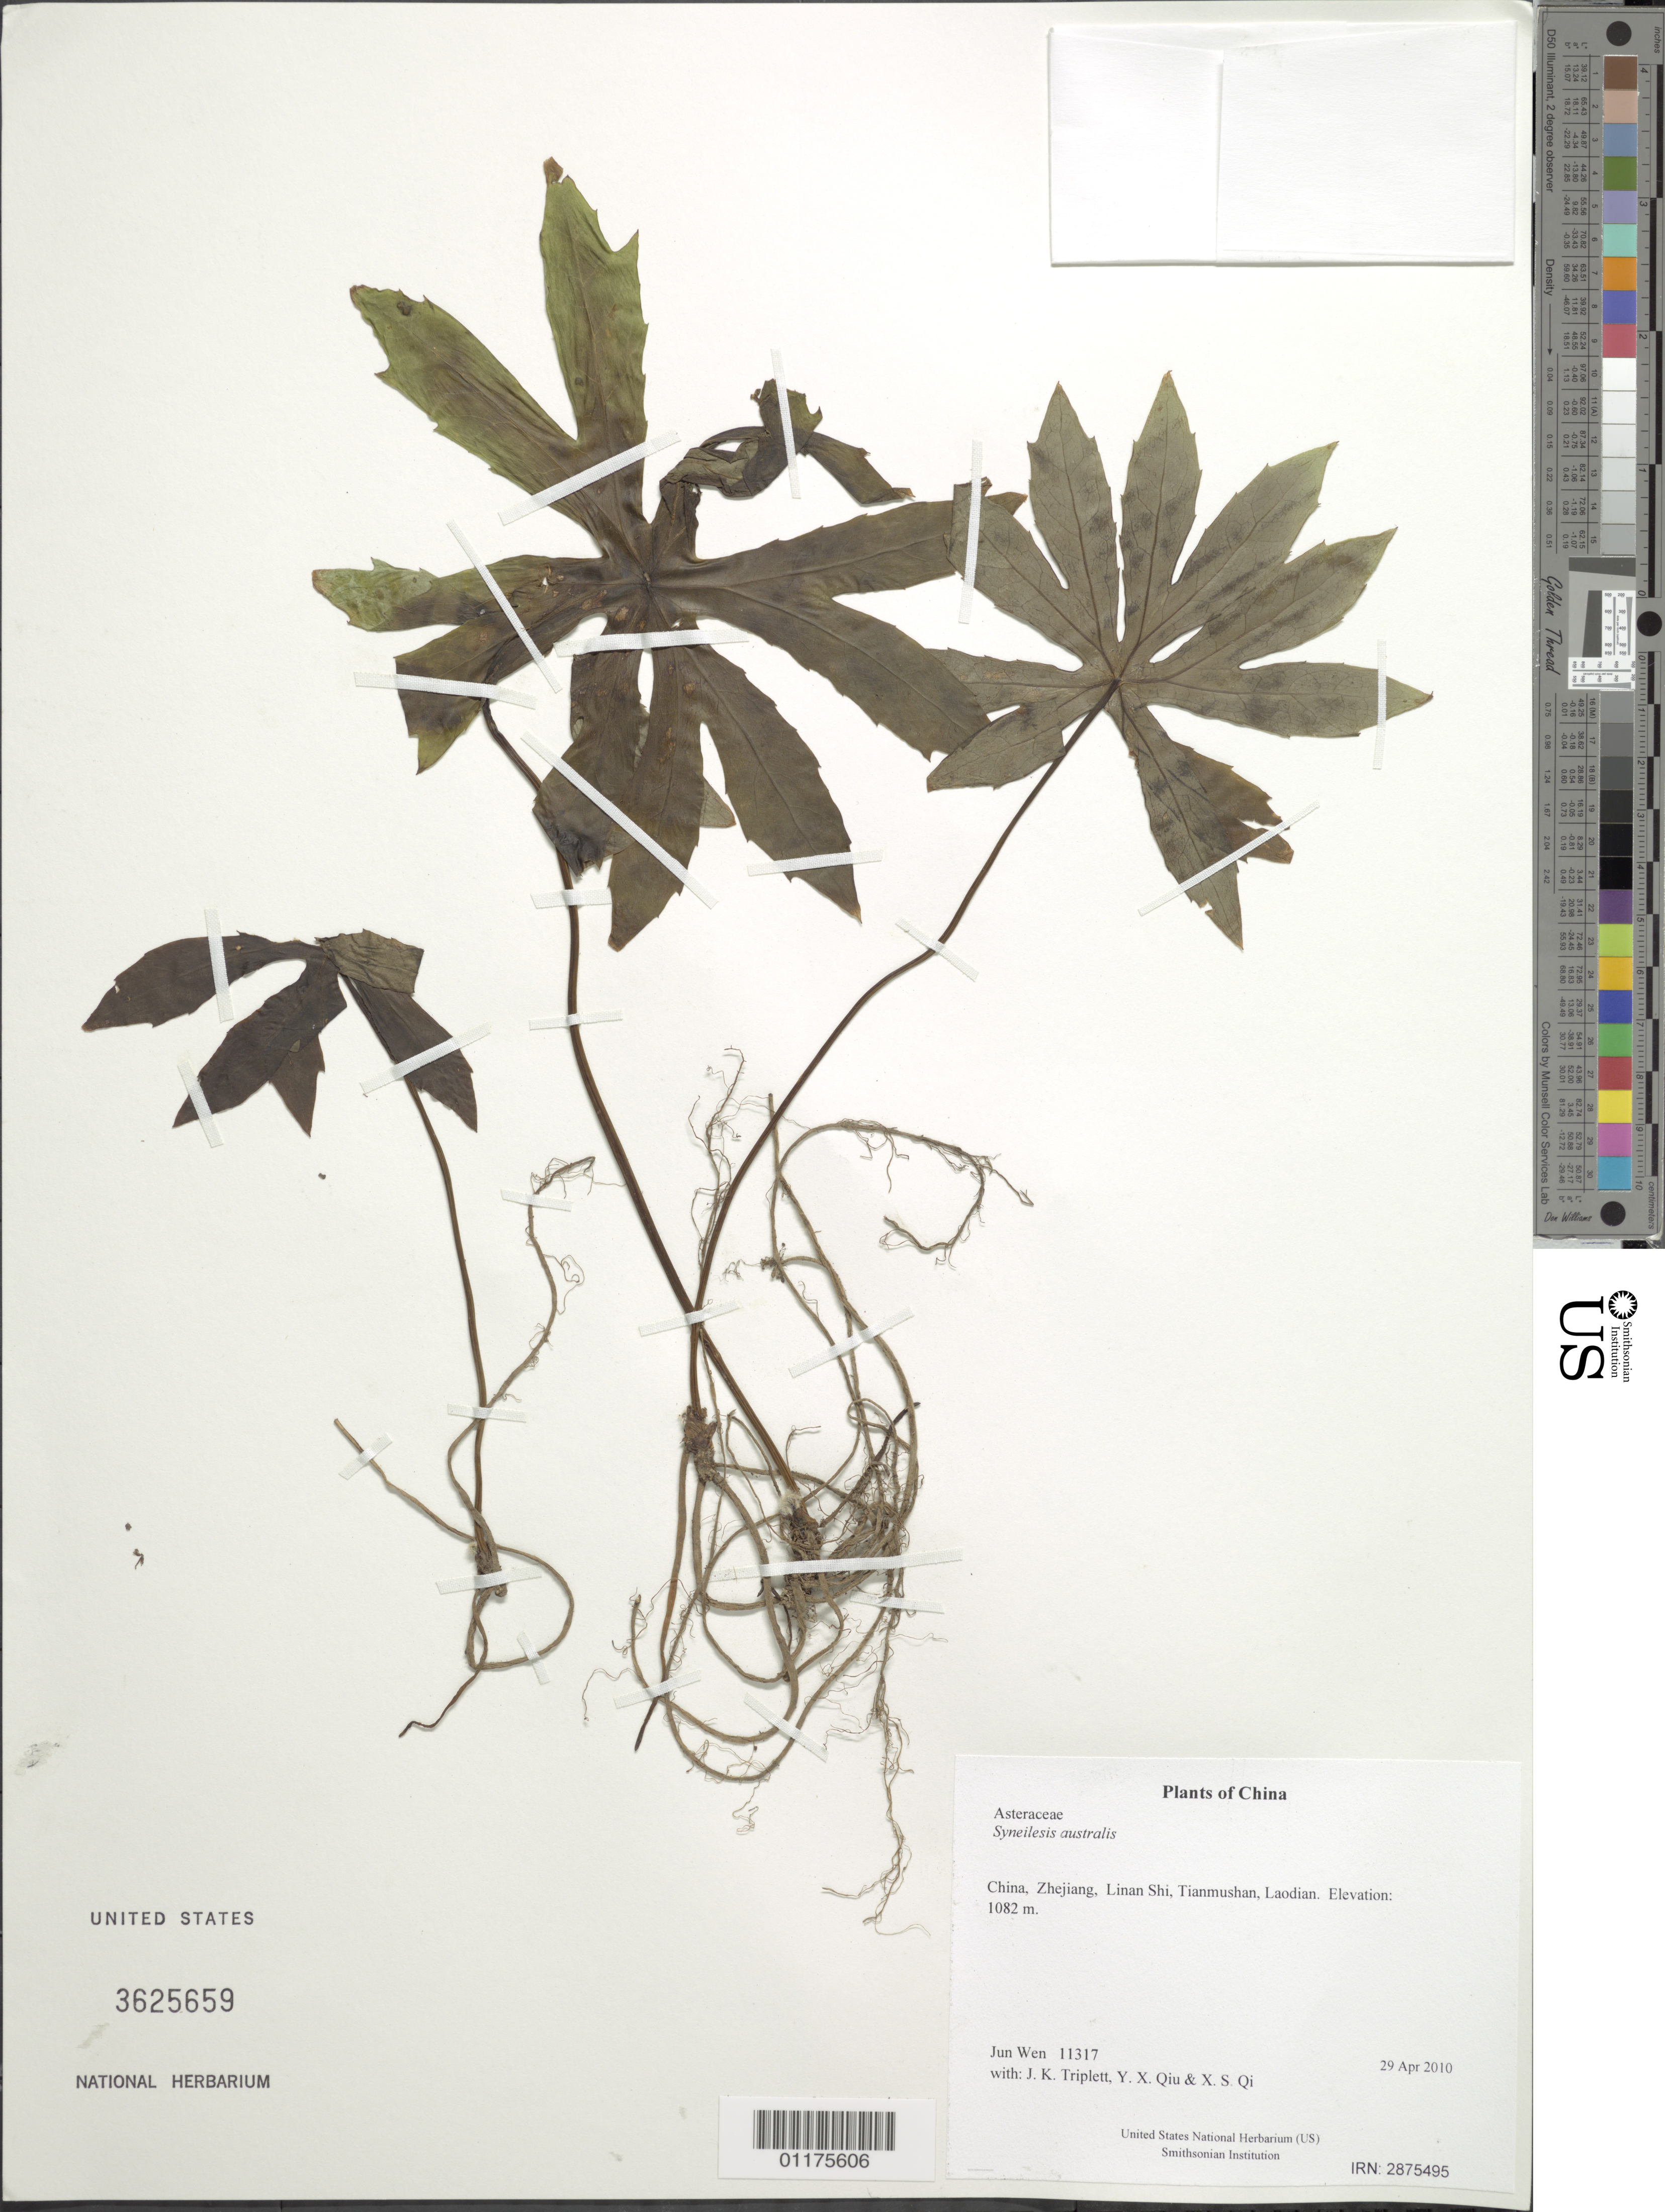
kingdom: Plantae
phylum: Tracheophyta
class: Magnoliopsida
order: Asterales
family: Asteraceae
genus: Syneilesis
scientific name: Syneilesis australis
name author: Y. Ling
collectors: J. Wen, J. K. Triplett, Y. X. Qiu & X. S. Qi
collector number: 11317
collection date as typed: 29 Apr 2010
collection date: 2010-04-29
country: China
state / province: Zhejiang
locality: Linan Shi, Tianmushan, Laodian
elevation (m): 1082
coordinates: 30 20.537 N, 119 25.997 E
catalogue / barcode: US 3625659